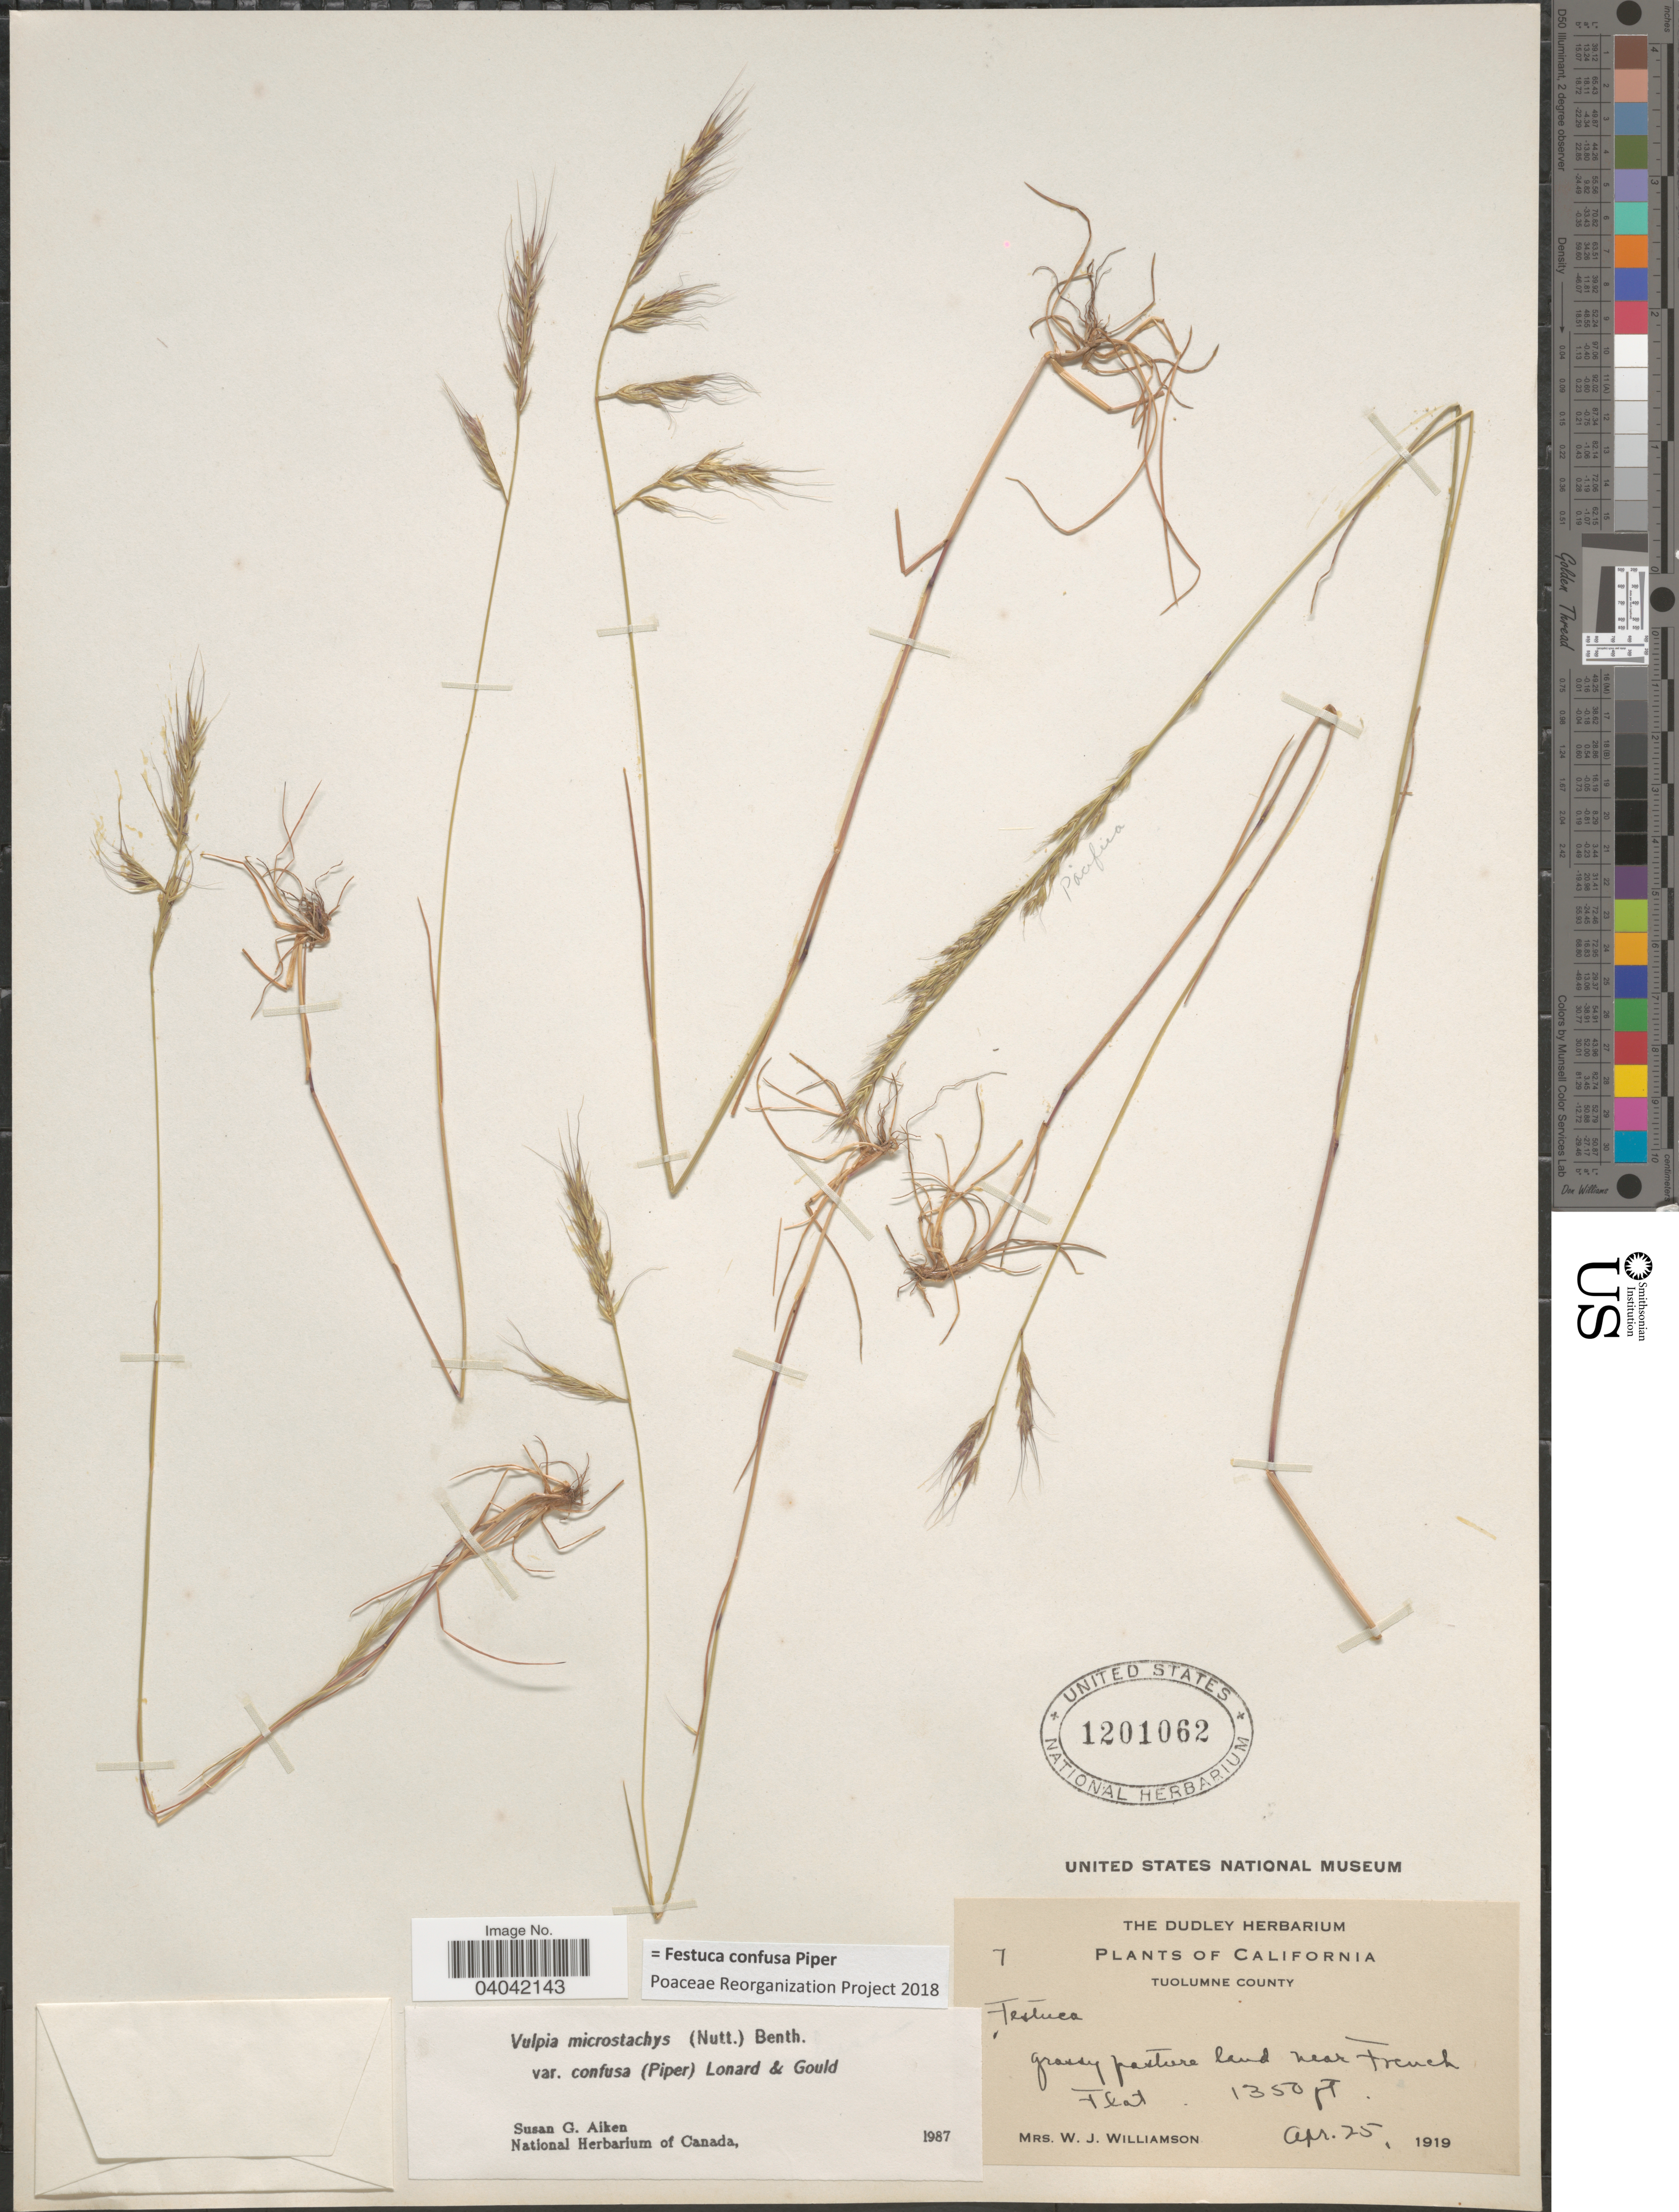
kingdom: Plantae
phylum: Tracheophyta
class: Liliopsida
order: Poales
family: Poaceae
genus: Festuca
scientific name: Festuca confusa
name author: Piper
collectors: W. Williamson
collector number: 7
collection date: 1919-04-25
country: United States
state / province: California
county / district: Tuolumne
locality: Tuolumne County. Grassy pasture land near French Flat.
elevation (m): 411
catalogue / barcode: US 1201062